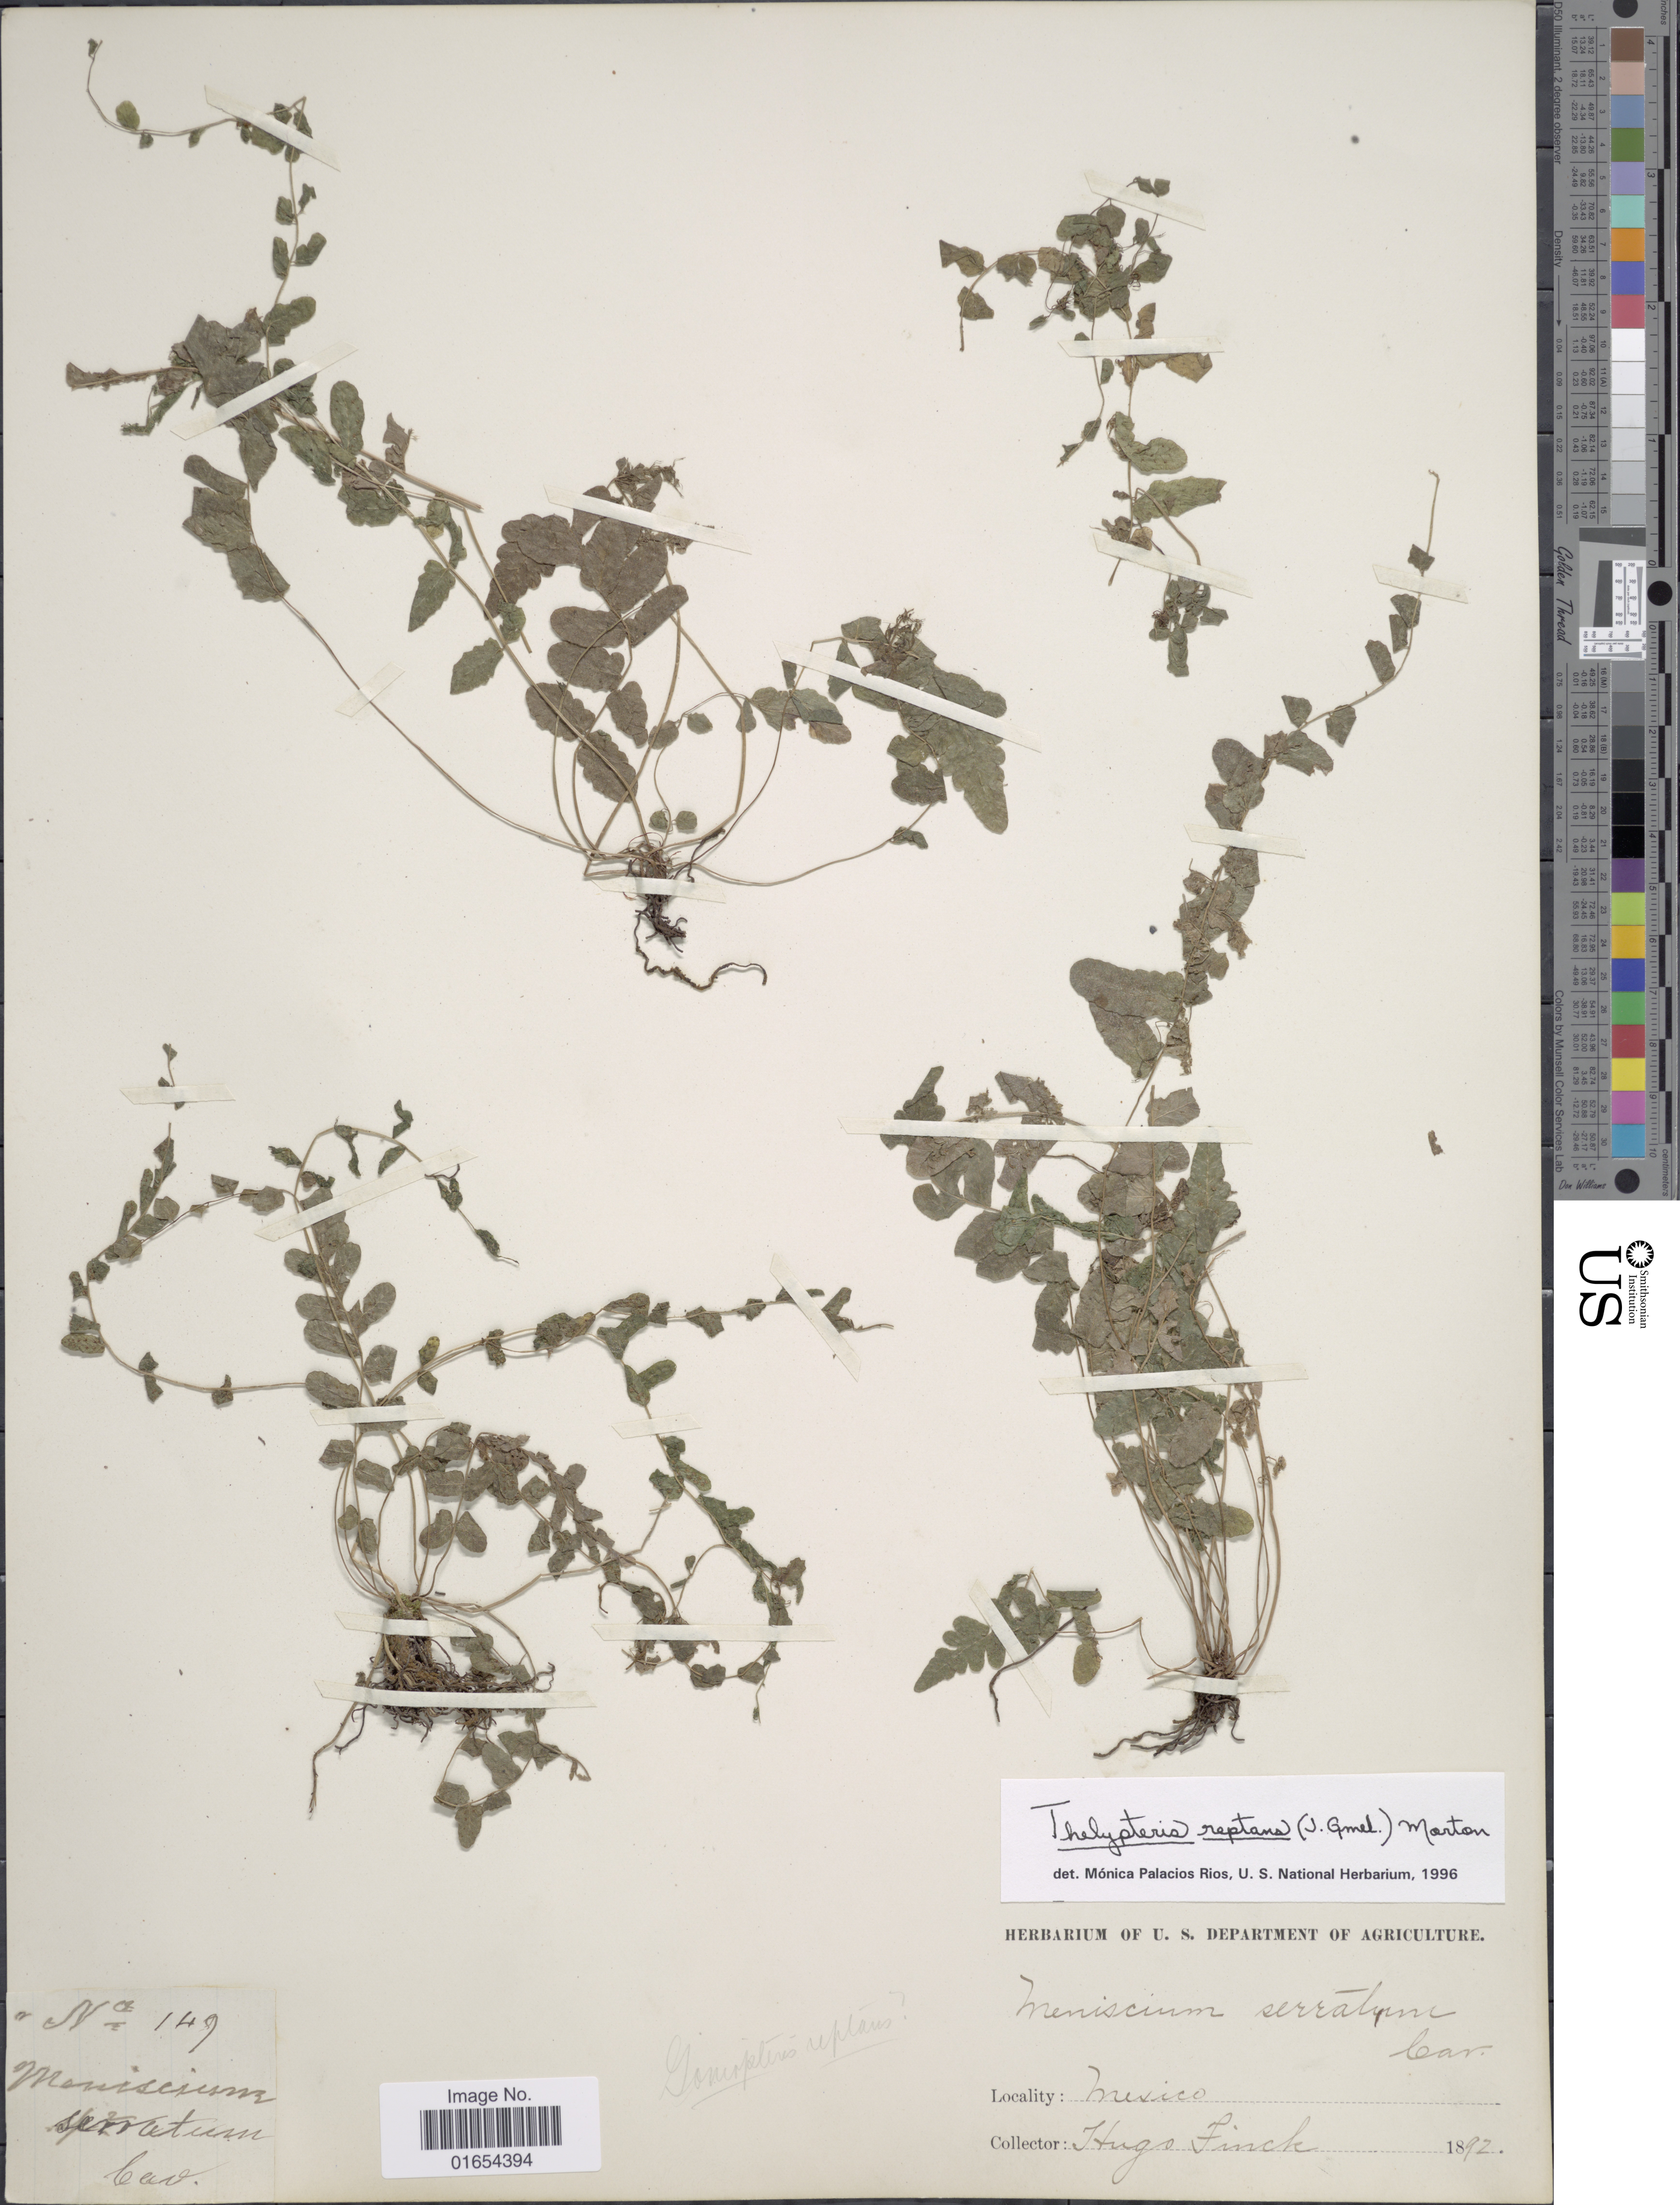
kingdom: Plantae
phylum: Tracheophyta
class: Polypodiopsida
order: Polypodiales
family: Thelypteridaceae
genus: Goniopteris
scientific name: Goniopteris reptans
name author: (J.F. Gmel.) C. Presl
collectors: H. Finck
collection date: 1892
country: Mexico